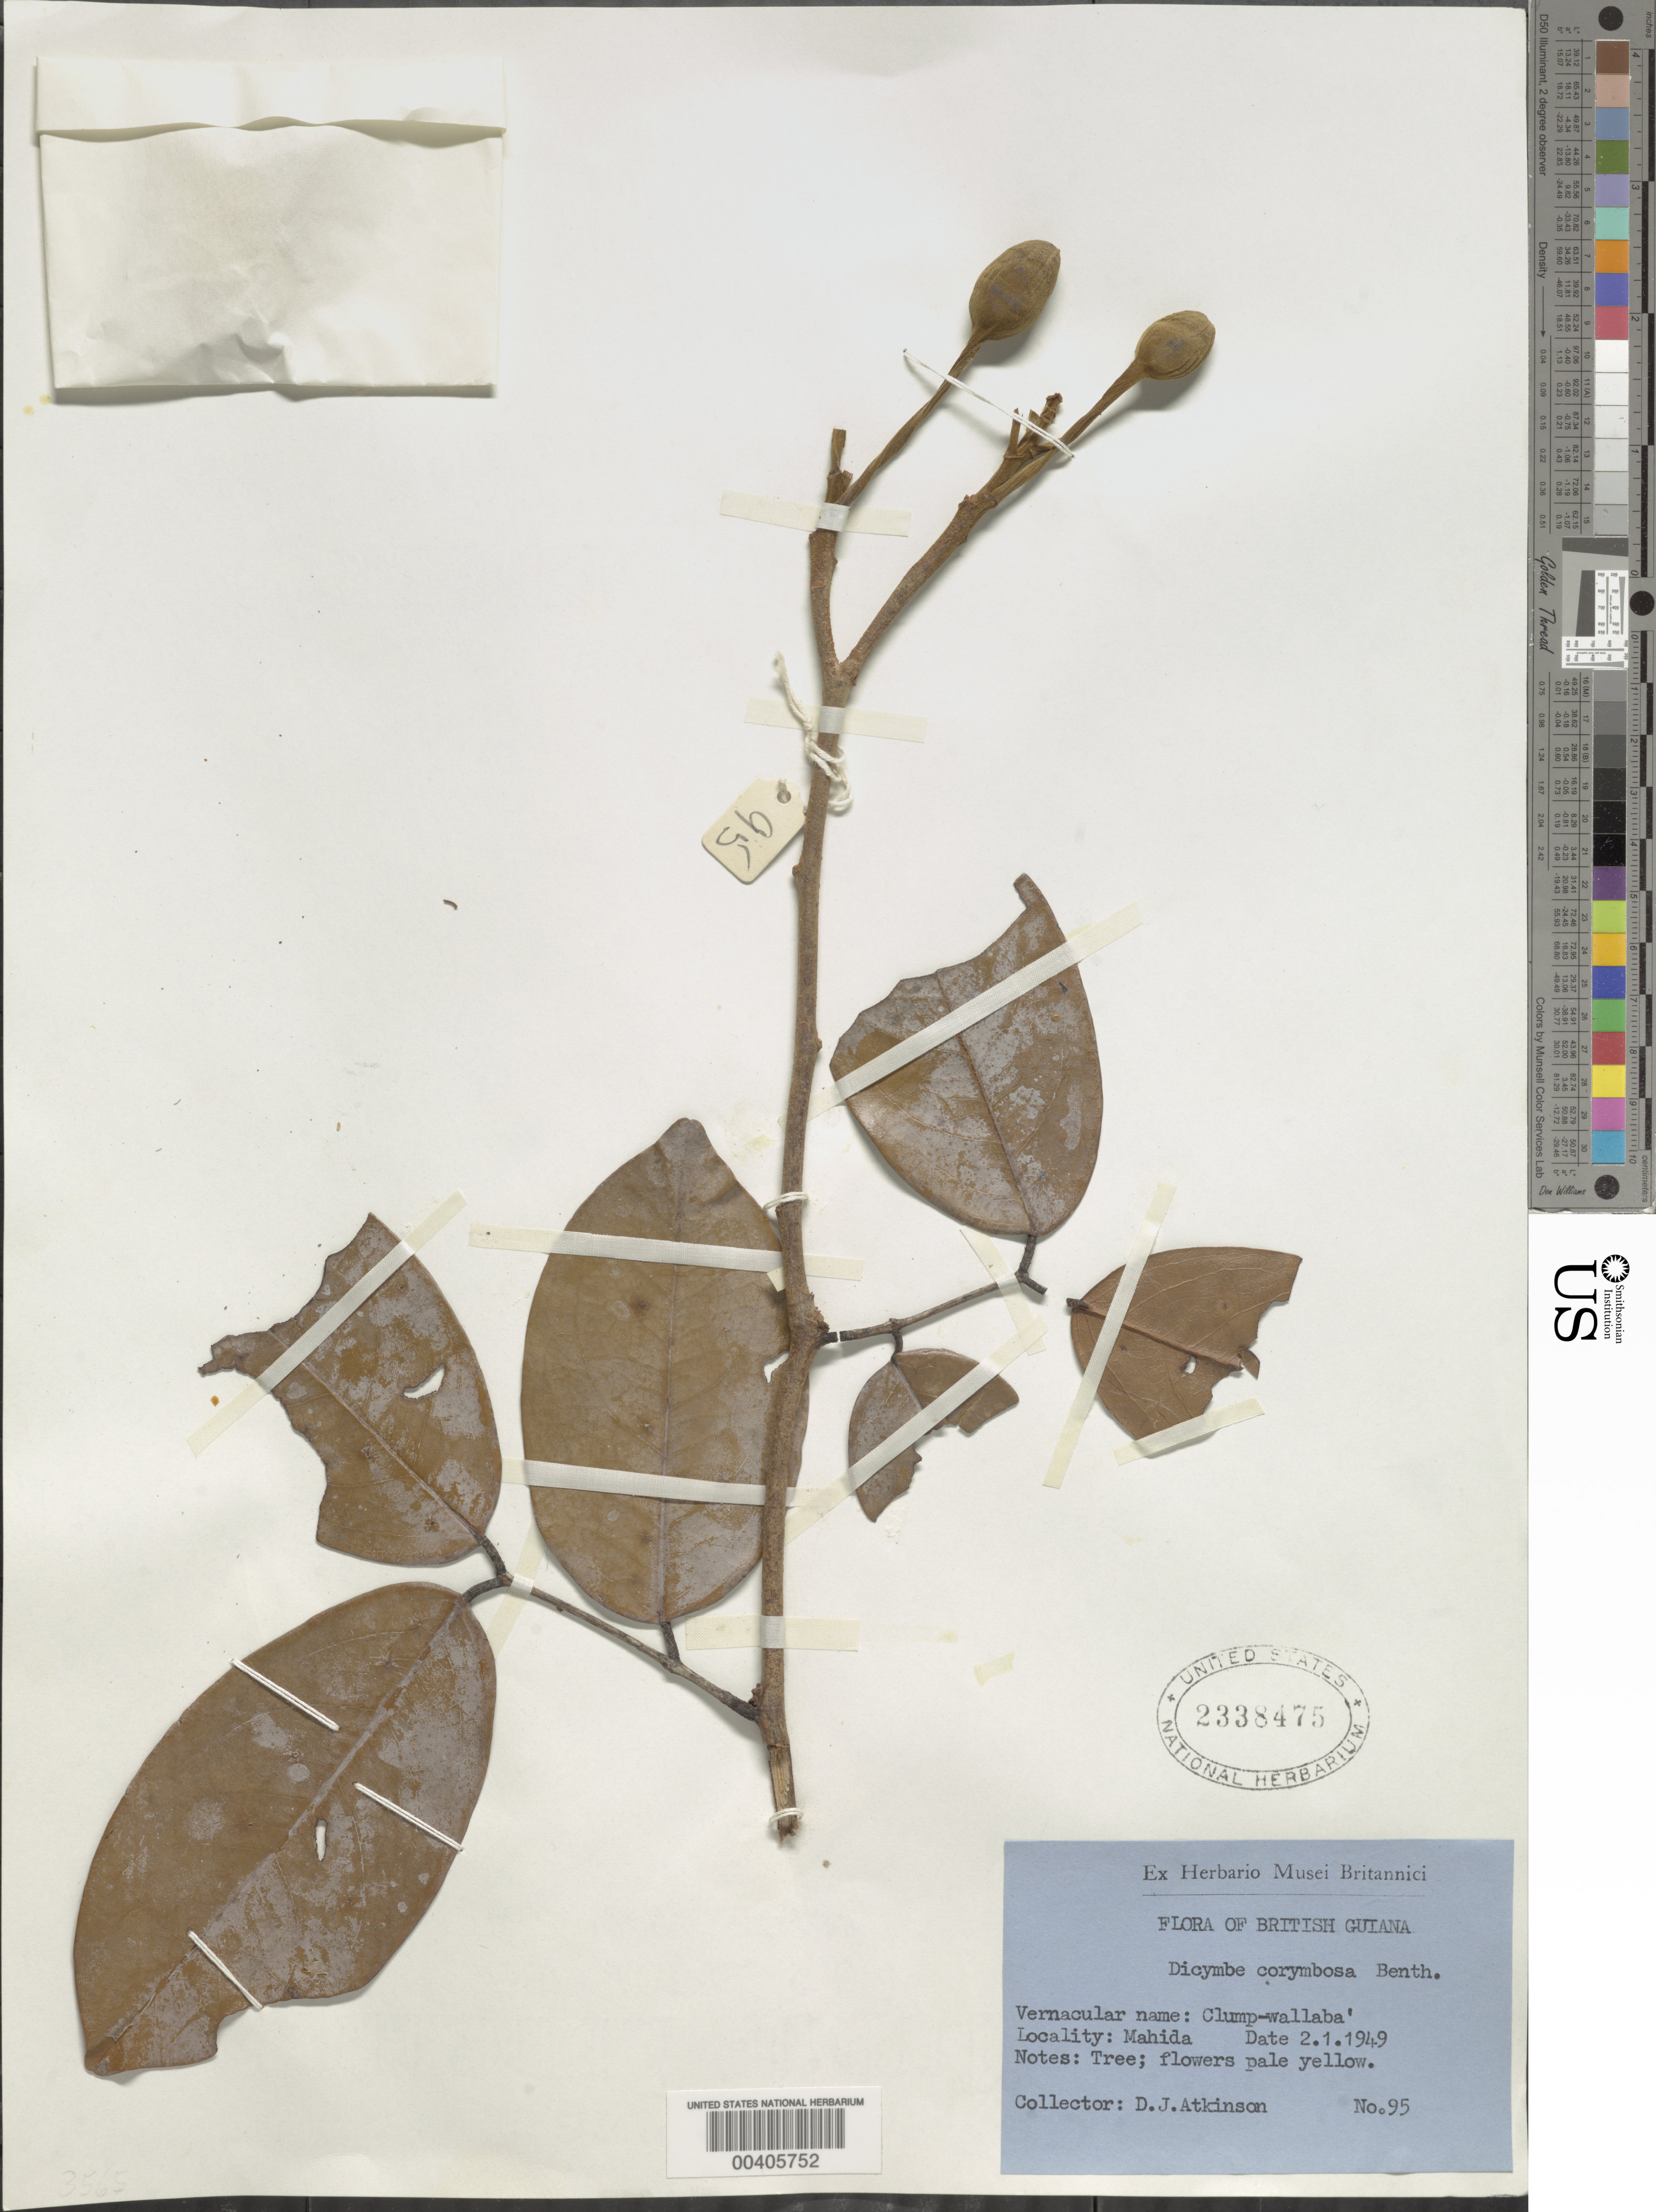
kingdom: Plantae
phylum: Tracheophyta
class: Magnoliopsida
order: Fabales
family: Fabaceae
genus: Dicymbe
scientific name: Dicymbe corymbosa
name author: Spruce ex Benth.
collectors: D. Atkinson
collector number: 95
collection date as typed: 02 Jan 1949 or 01 Feb 1949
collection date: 1949-01-02 or 1949-02-01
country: Guyana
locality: Mahida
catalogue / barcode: US 2338475